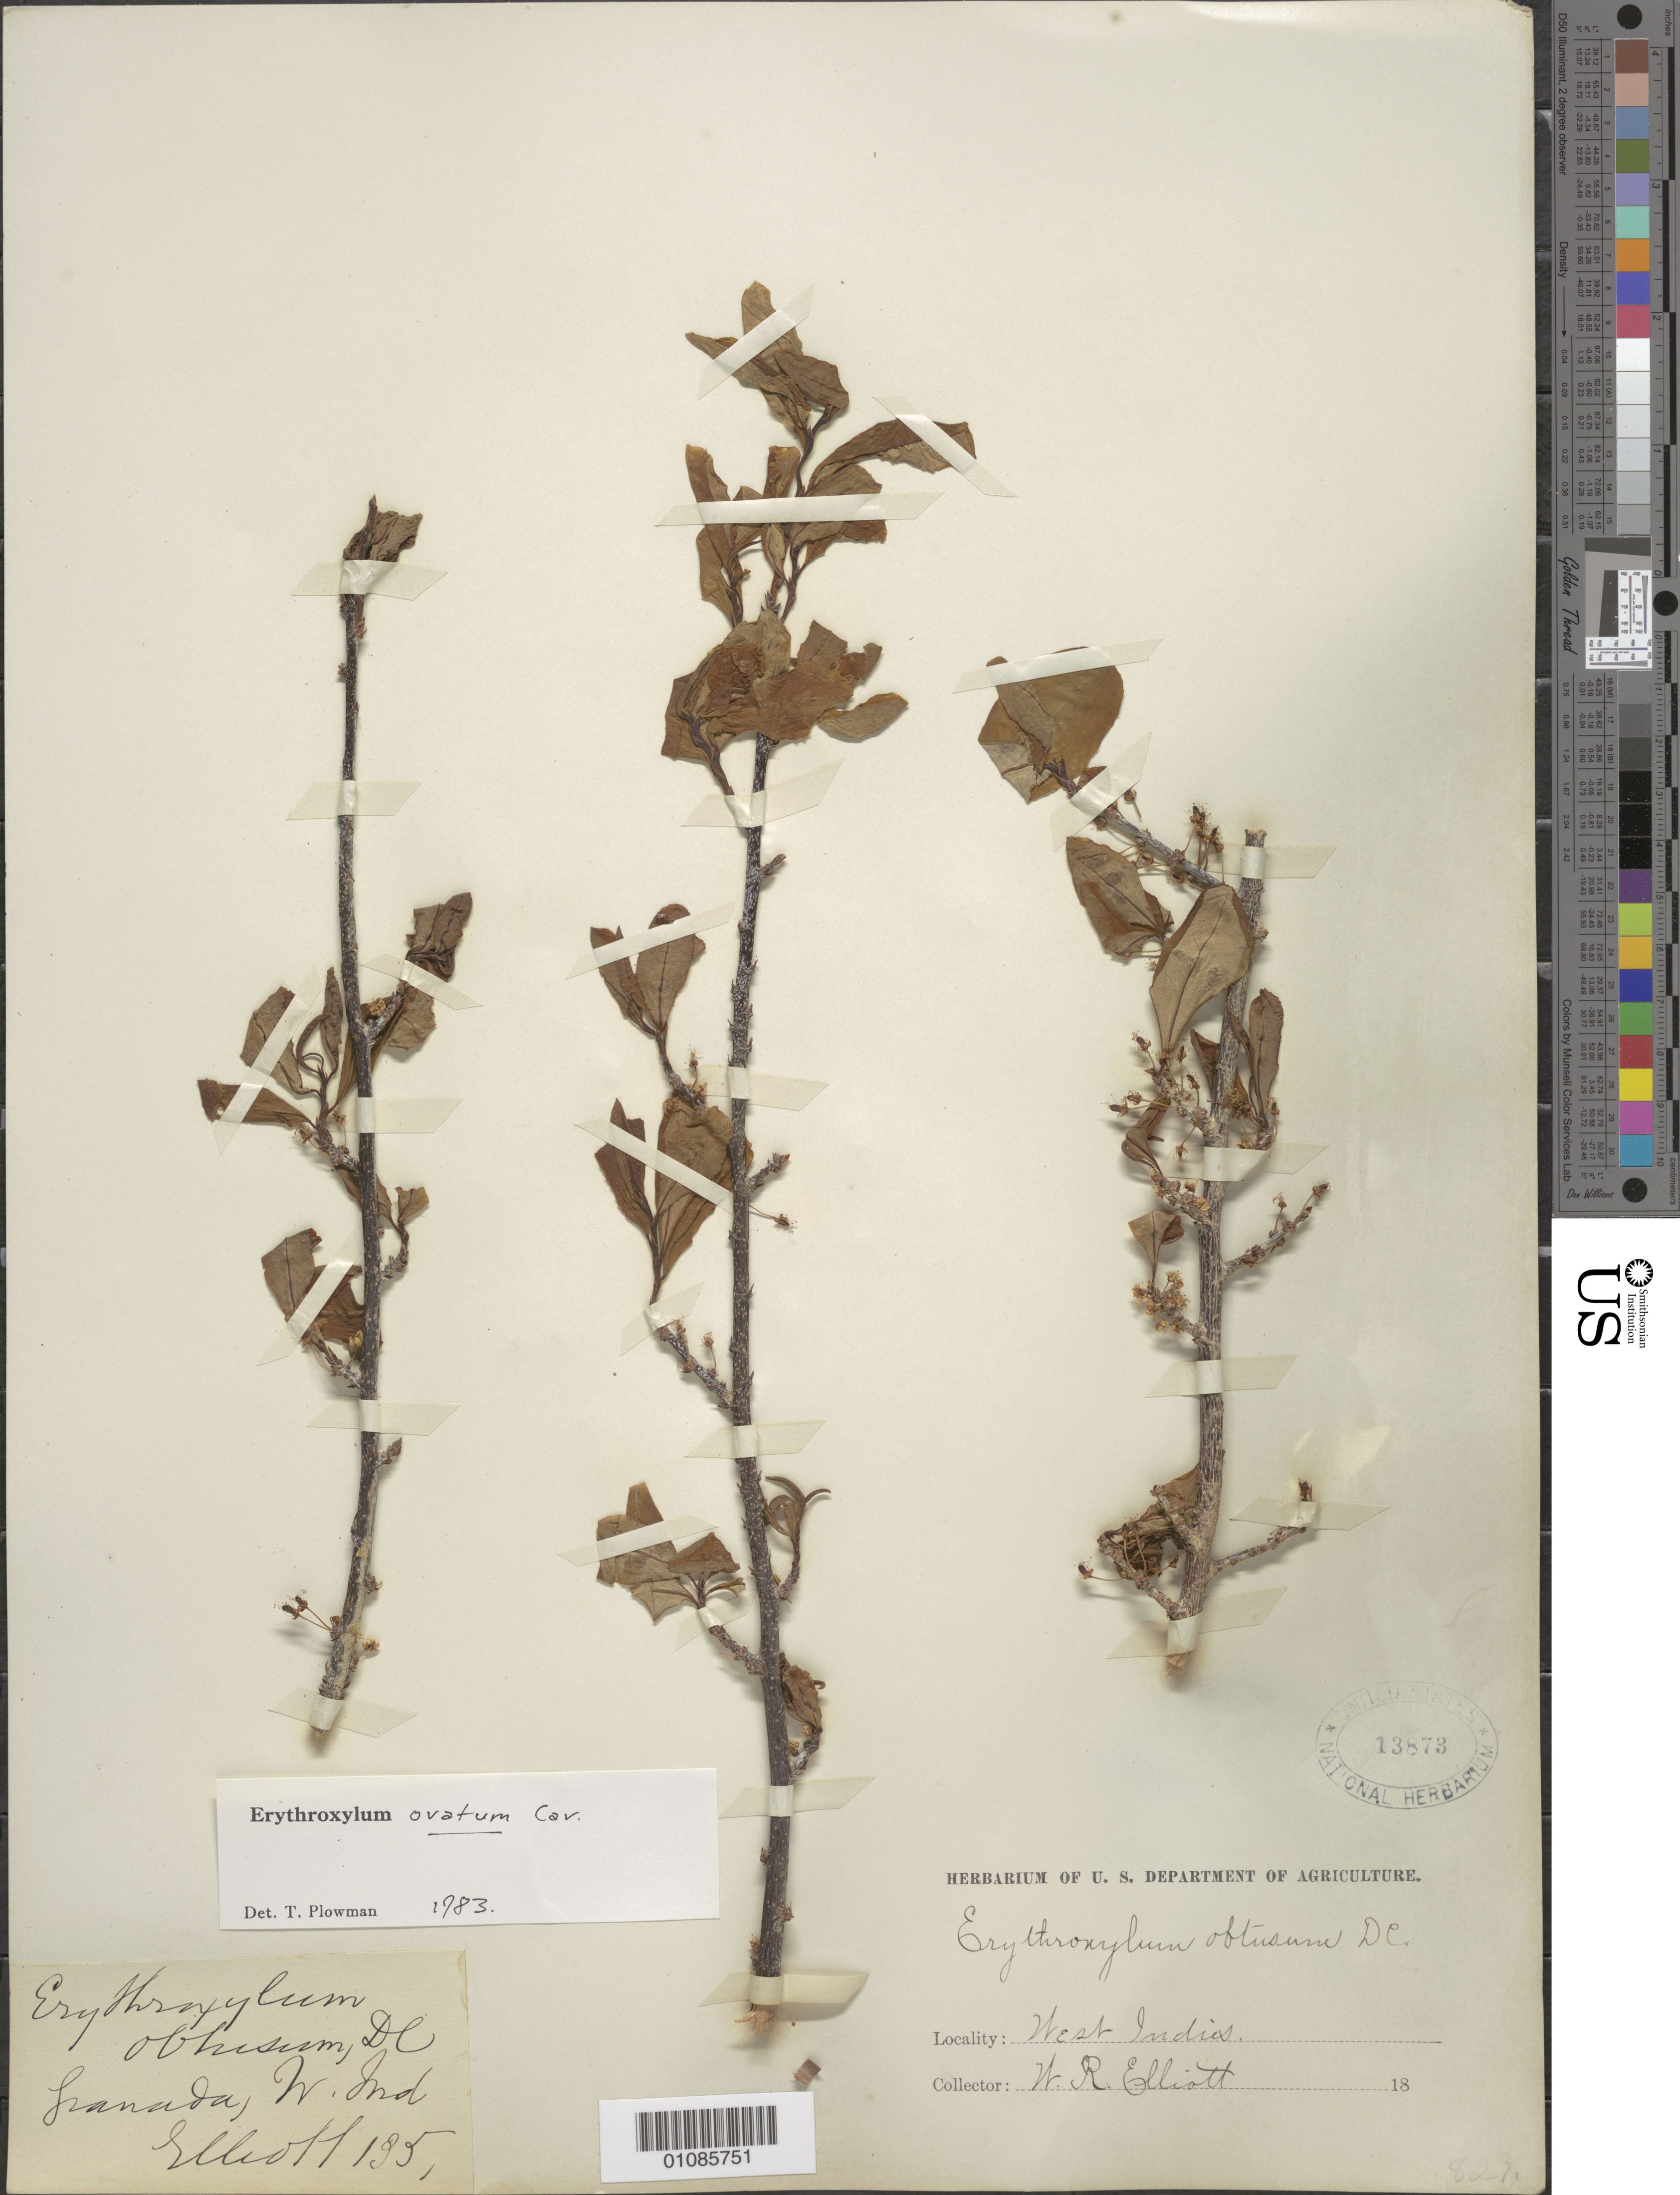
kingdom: Plantae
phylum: Tracheophyta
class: Magnoliopsida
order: Malpighiales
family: Erythroxylaceae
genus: Erythroxylum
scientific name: Erythroxylum ovatum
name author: Cav.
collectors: W. Elliott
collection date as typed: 1829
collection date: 1829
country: Grenada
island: Grenada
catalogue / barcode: US 13873